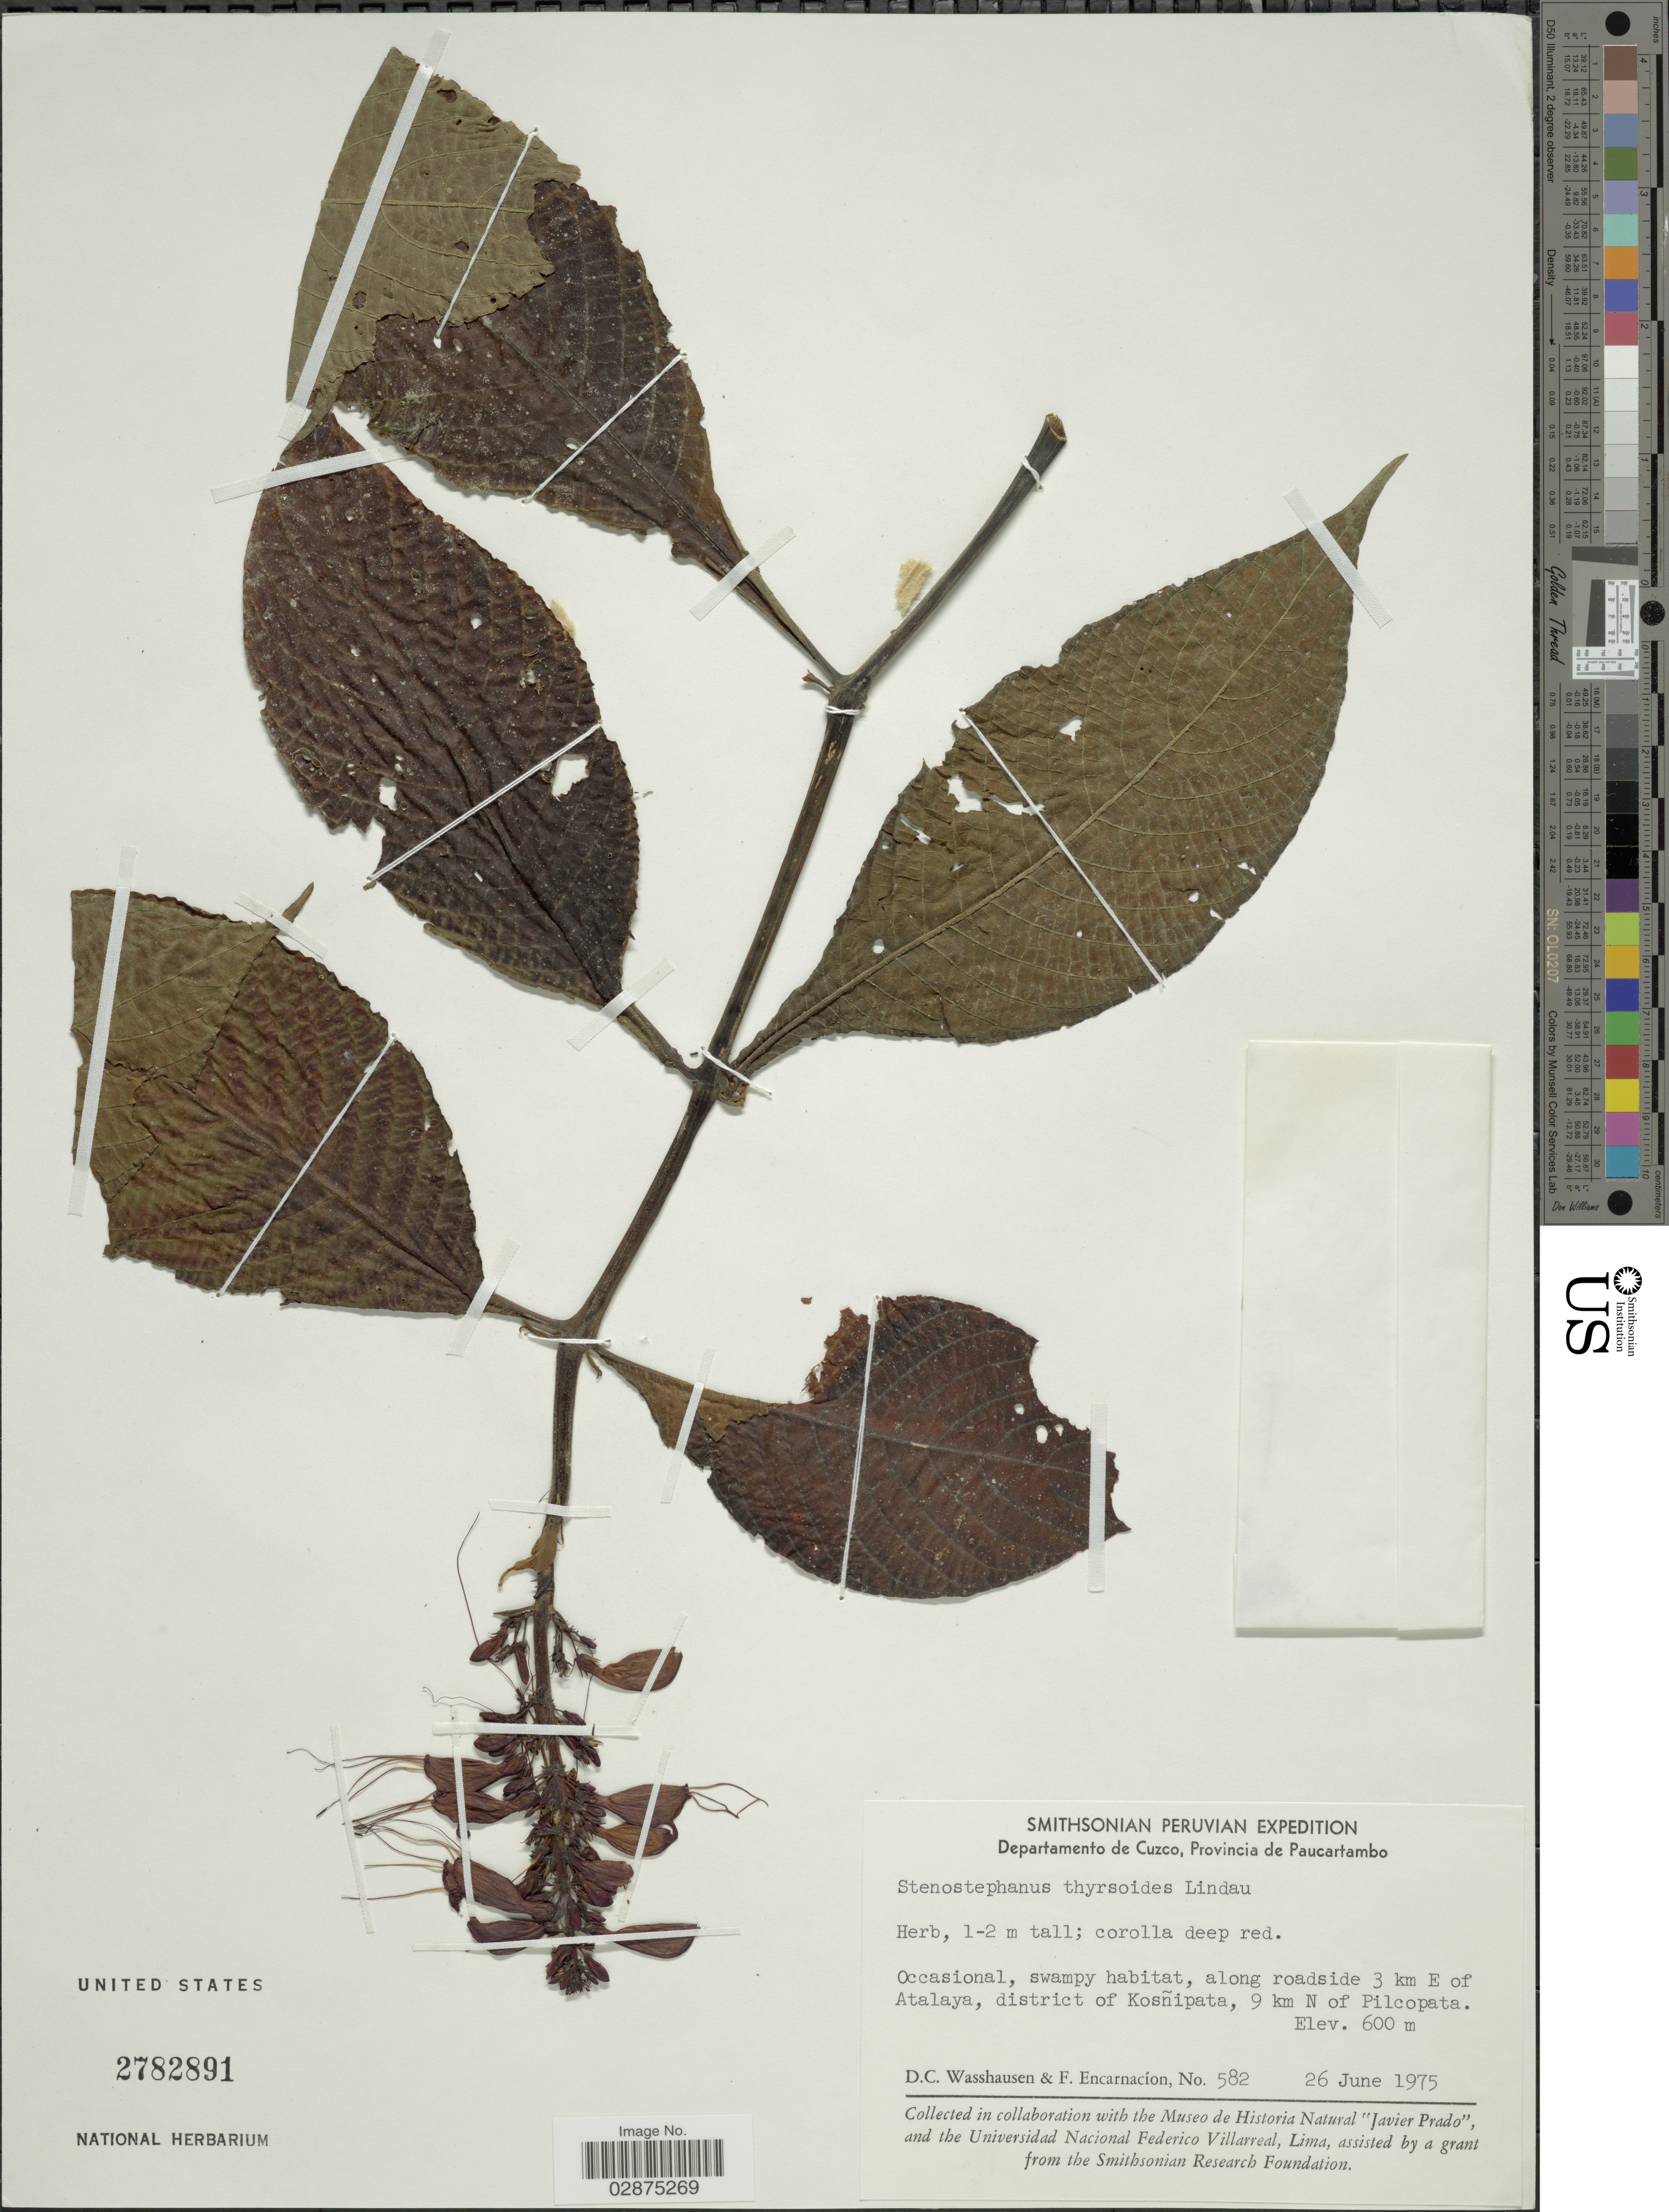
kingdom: Plantae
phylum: Tracheophyta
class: Magnoliopsida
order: Lamiales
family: Acanthaceae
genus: Stenostephanus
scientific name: Stenostephanus longistaminus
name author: (Ruiz & Pav.) V.M. Baum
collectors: D. C. Wasshausen & F. Encarnación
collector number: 582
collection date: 1975-06-26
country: Peru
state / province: Cusco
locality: Departamento de Cuzco, Provincia de Paucartambo. Along roadside 3 km E of Atalaya, district of Kosñipata, 9 km N of Pilcopata.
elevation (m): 600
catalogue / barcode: US 2782891